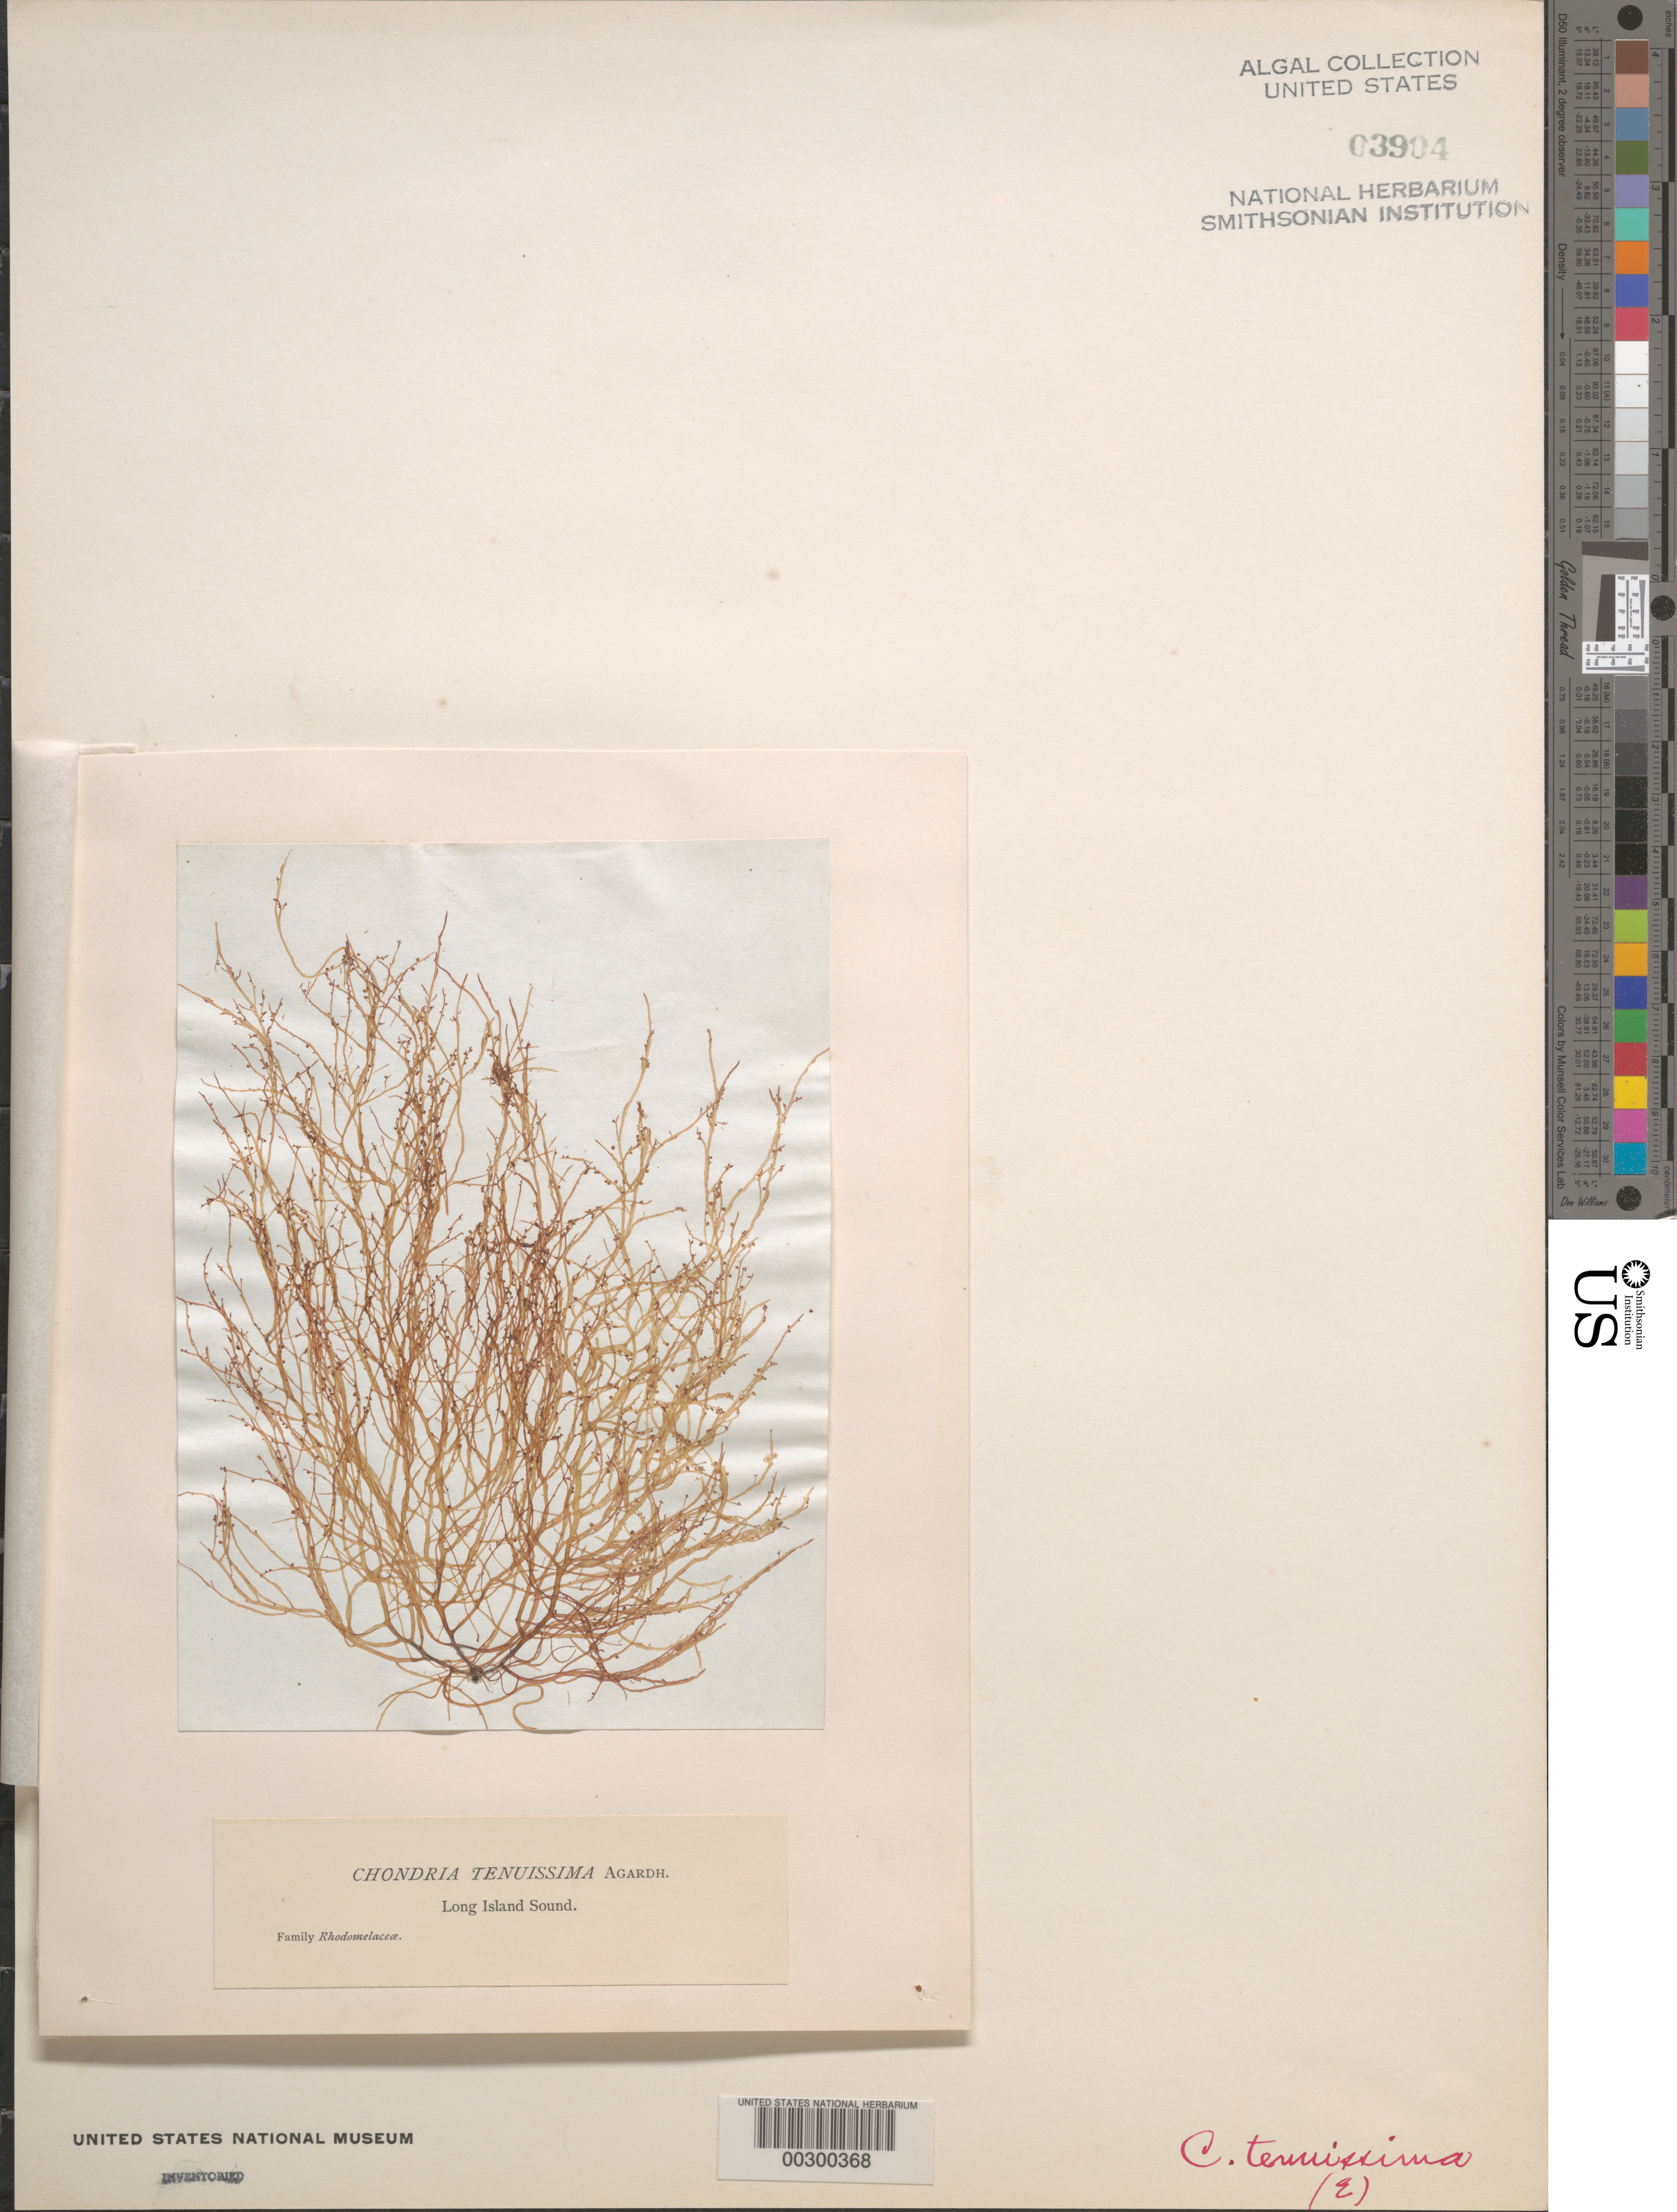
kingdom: Plantae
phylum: Rhodophyta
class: Florideophyceae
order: Ceramiales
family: Rhodomelaceae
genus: Chondria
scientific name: Chondria capillaris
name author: M.J. Wynne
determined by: Algae name updating Project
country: United States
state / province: Connecticut / New York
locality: Long Island Sound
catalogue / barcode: US 3904